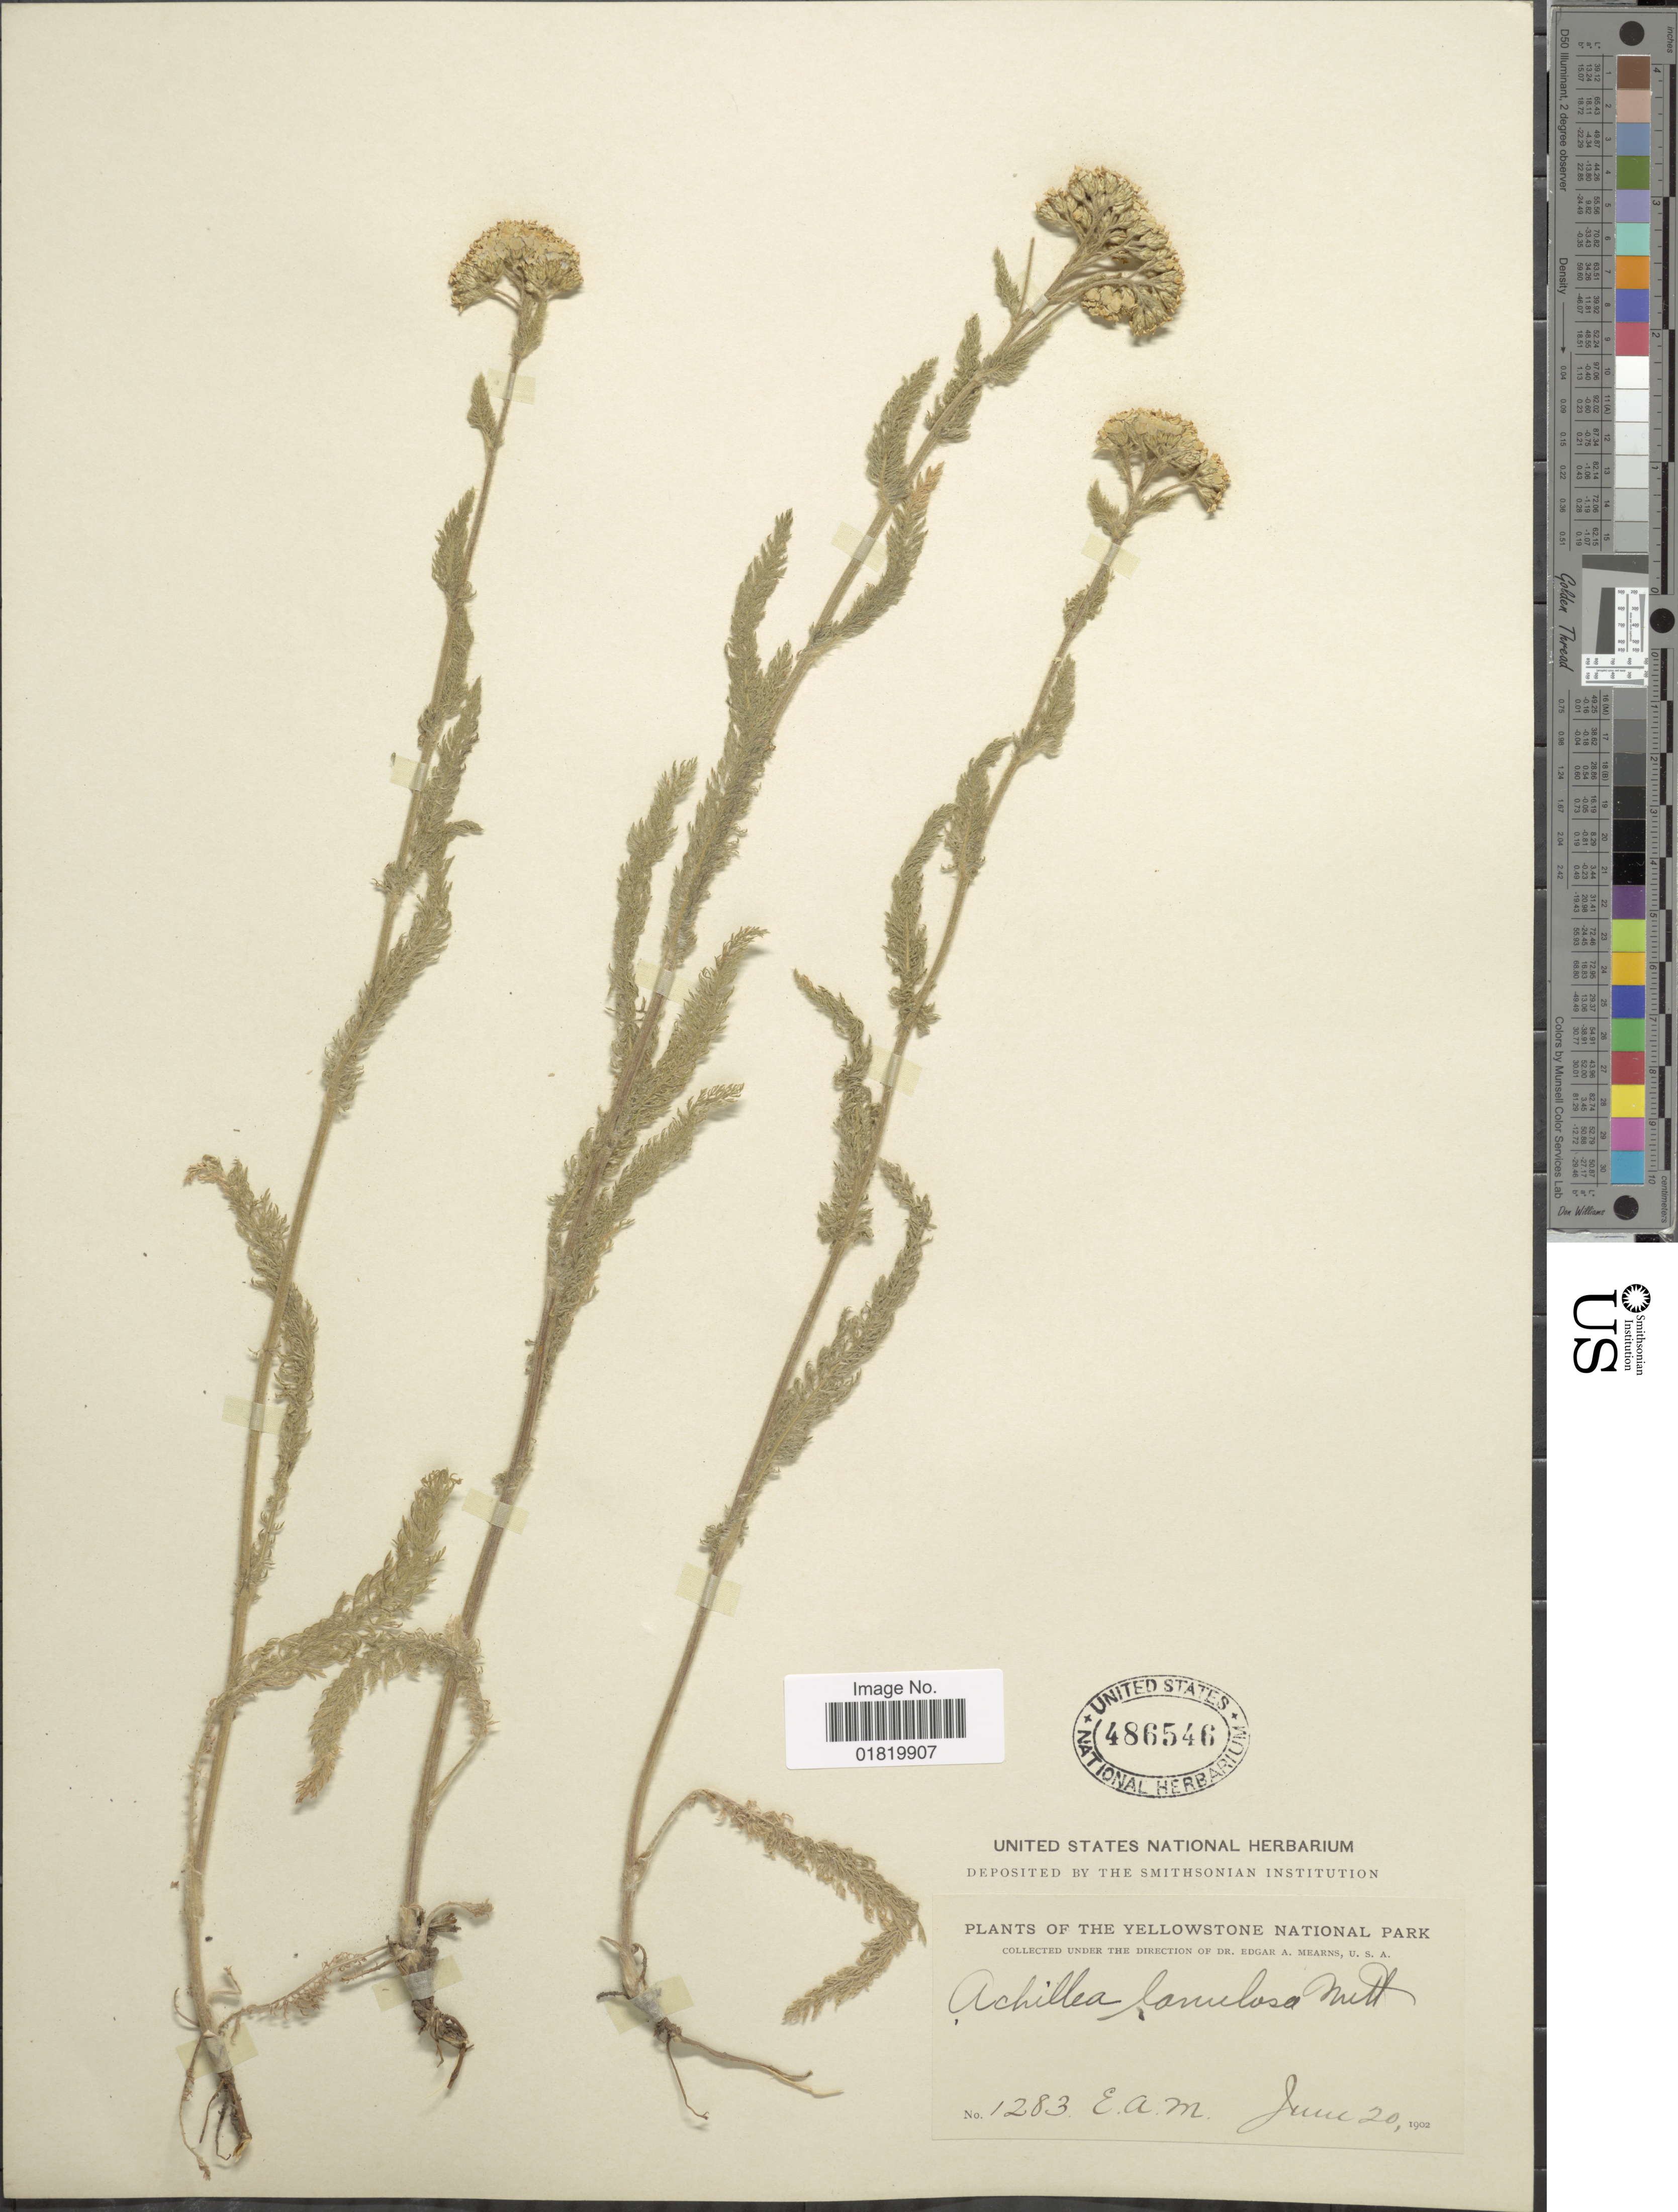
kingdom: Plantae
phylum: Tracheophyta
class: Magnoliopsida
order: Asterales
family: Asteraceae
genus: Achillea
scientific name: Achillea lanulosa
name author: Nutt.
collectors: E. A. Mearns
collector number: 1283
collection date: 1902-06-20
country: United States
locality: Yellowstone National Park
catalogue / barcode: US 486546